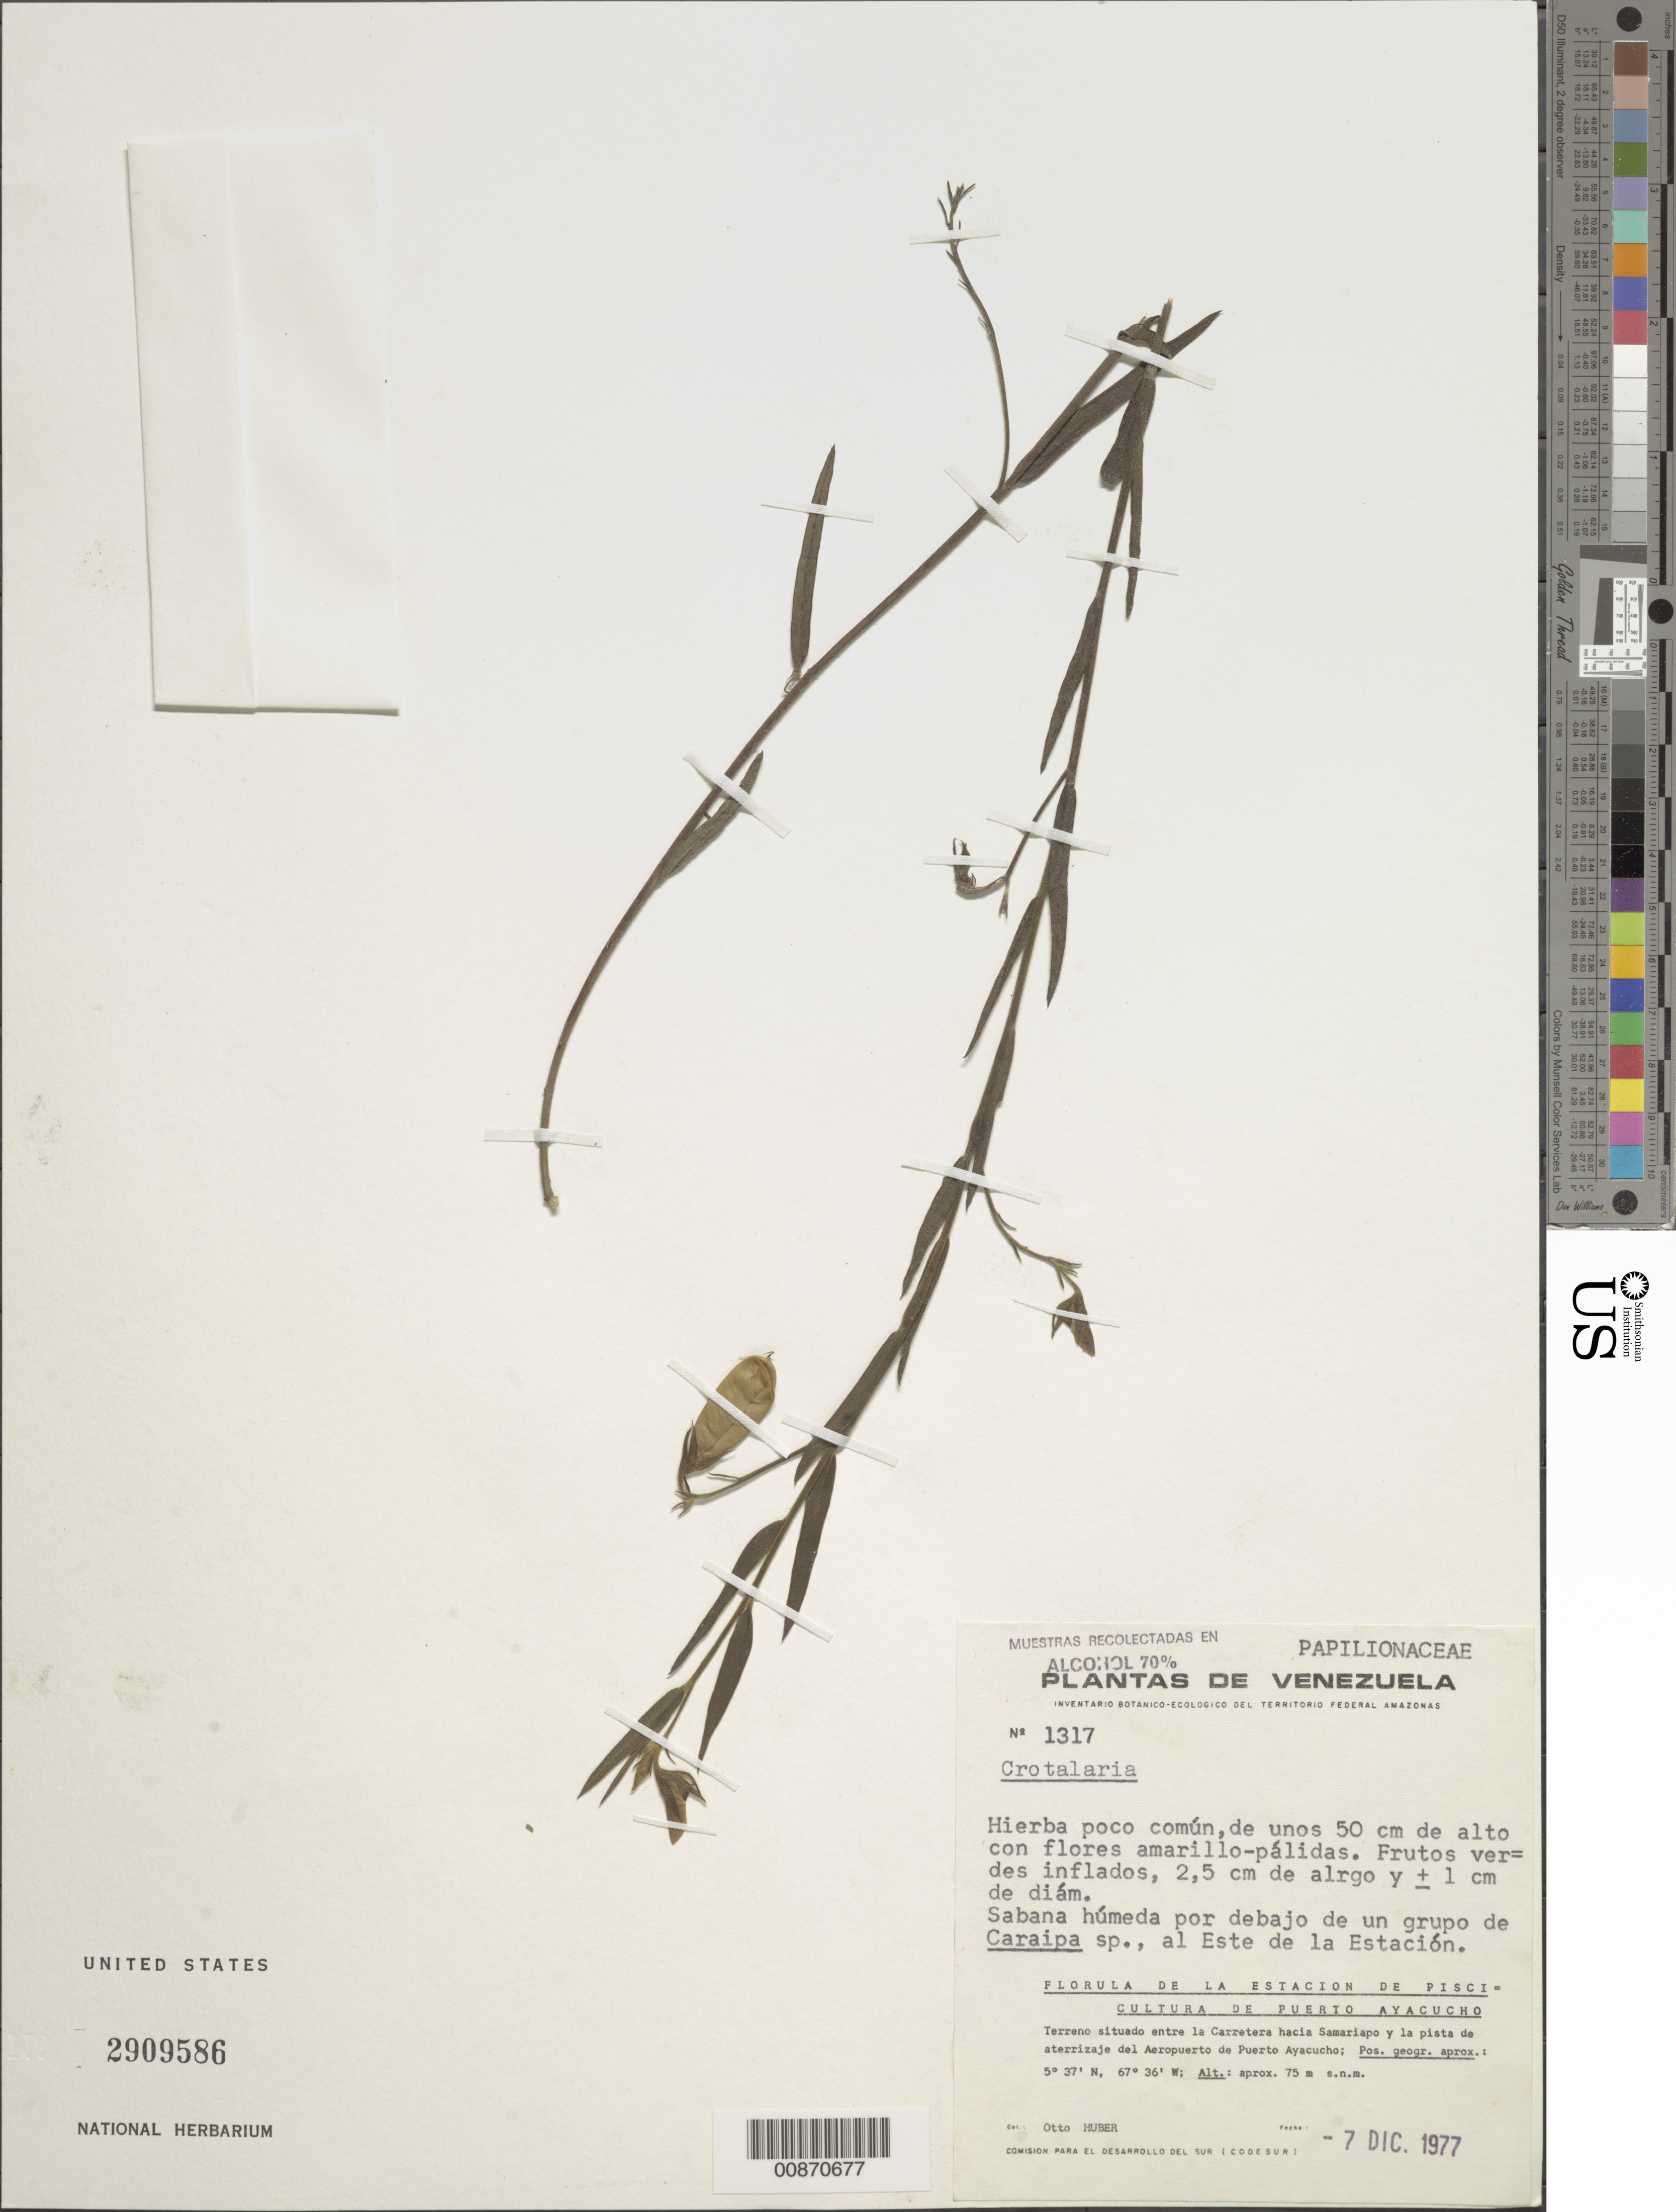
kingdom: Plantae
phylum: Tracheophyta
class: Magnoliopsida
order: Fabales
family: Fabaceae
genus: Crotalaria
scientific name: Crotalaria sp.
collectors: O. Huber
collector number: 1317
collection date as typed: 7-Dec-77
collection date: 1977-12-07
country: Venezuela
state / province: Amazonas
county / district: Atures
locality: Puerto Ayacucho, carretera hacia Samariapo y la pista de aterrizaje del Aeropuerto de Puerto Ayacucho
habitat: Sabana húmeda por debajo de un grupo Caraipa sp.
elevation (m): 75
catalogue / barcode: US 2909586